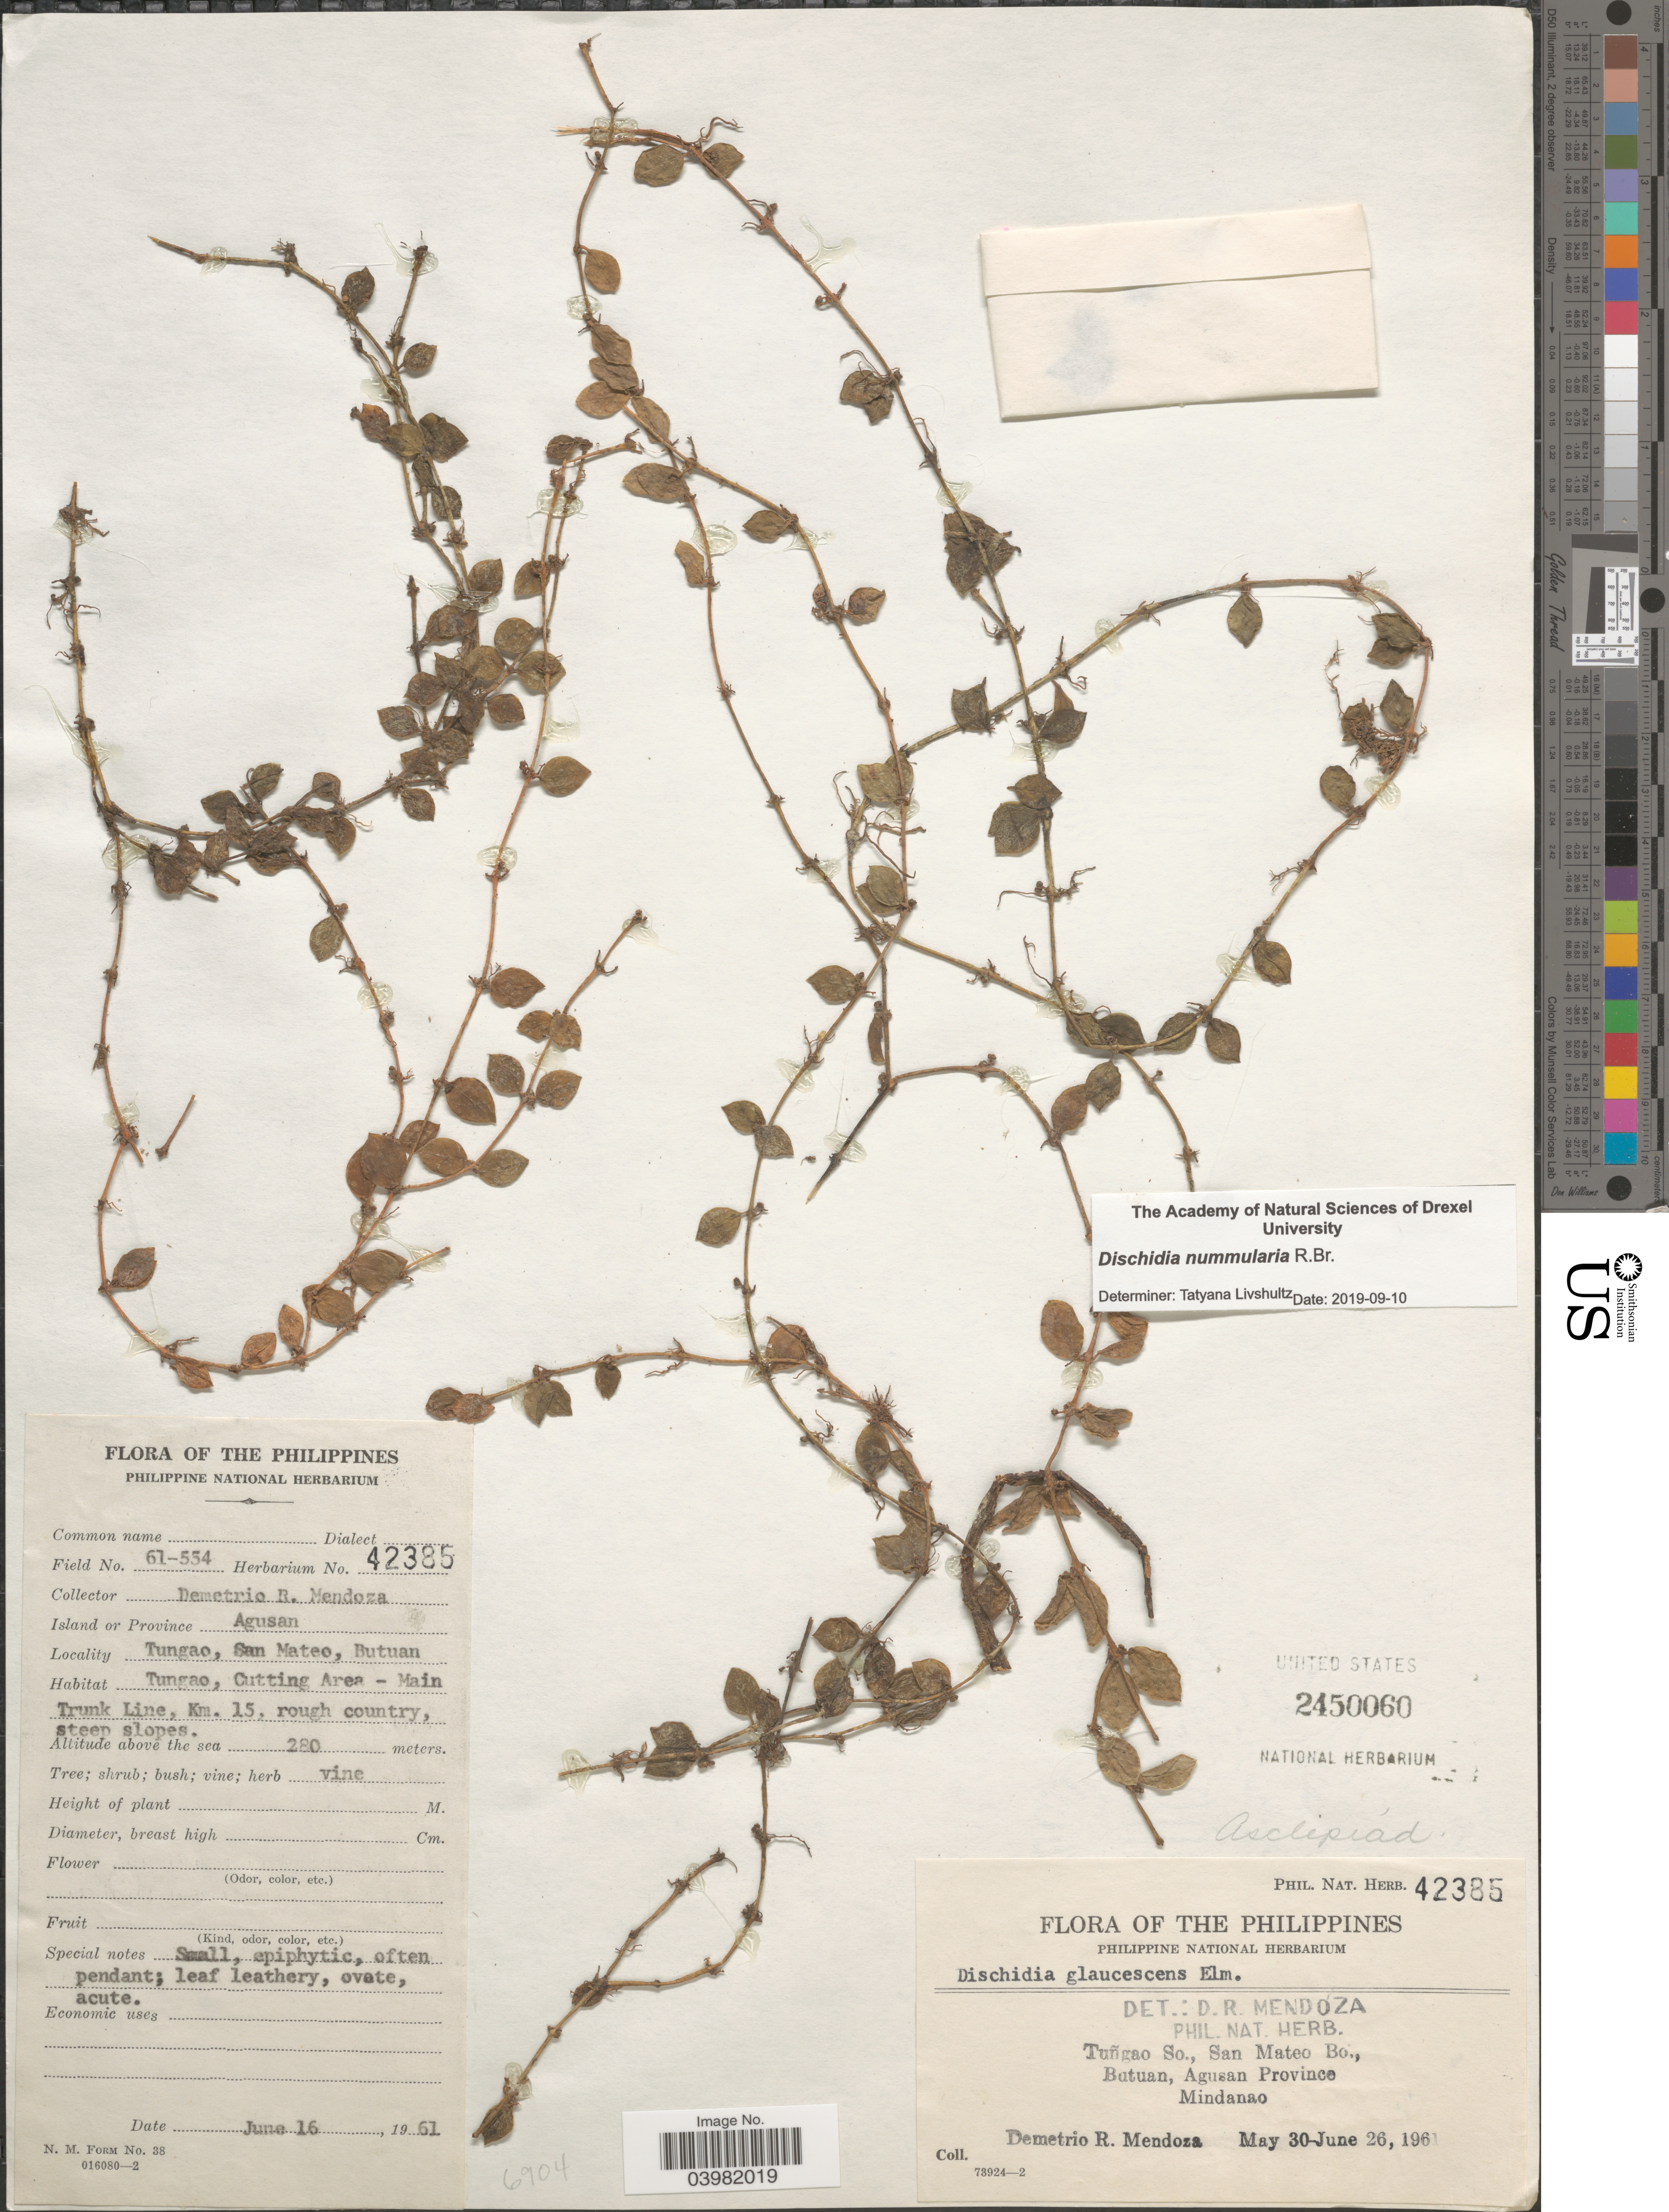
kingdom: Plantae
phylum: Tracheophyta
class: Magnoliopsida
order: Gentianales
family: Apocynaceae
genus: Dischidia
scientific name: Dischidia nummularia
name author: R. Br.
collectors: D. Mendoza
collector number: Phil. Nat. Herb. 42385/61-554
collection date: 1961-06-16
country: Philippines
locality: Tungao, San Mateo, Butuan. Tungao, Cutting Area - Main Trunk Line, Km. 15. Tuñngao So., San Mateo Bo., Butuan, Agusan Province. Mindanao.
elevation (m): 280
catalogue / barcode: US 2450060